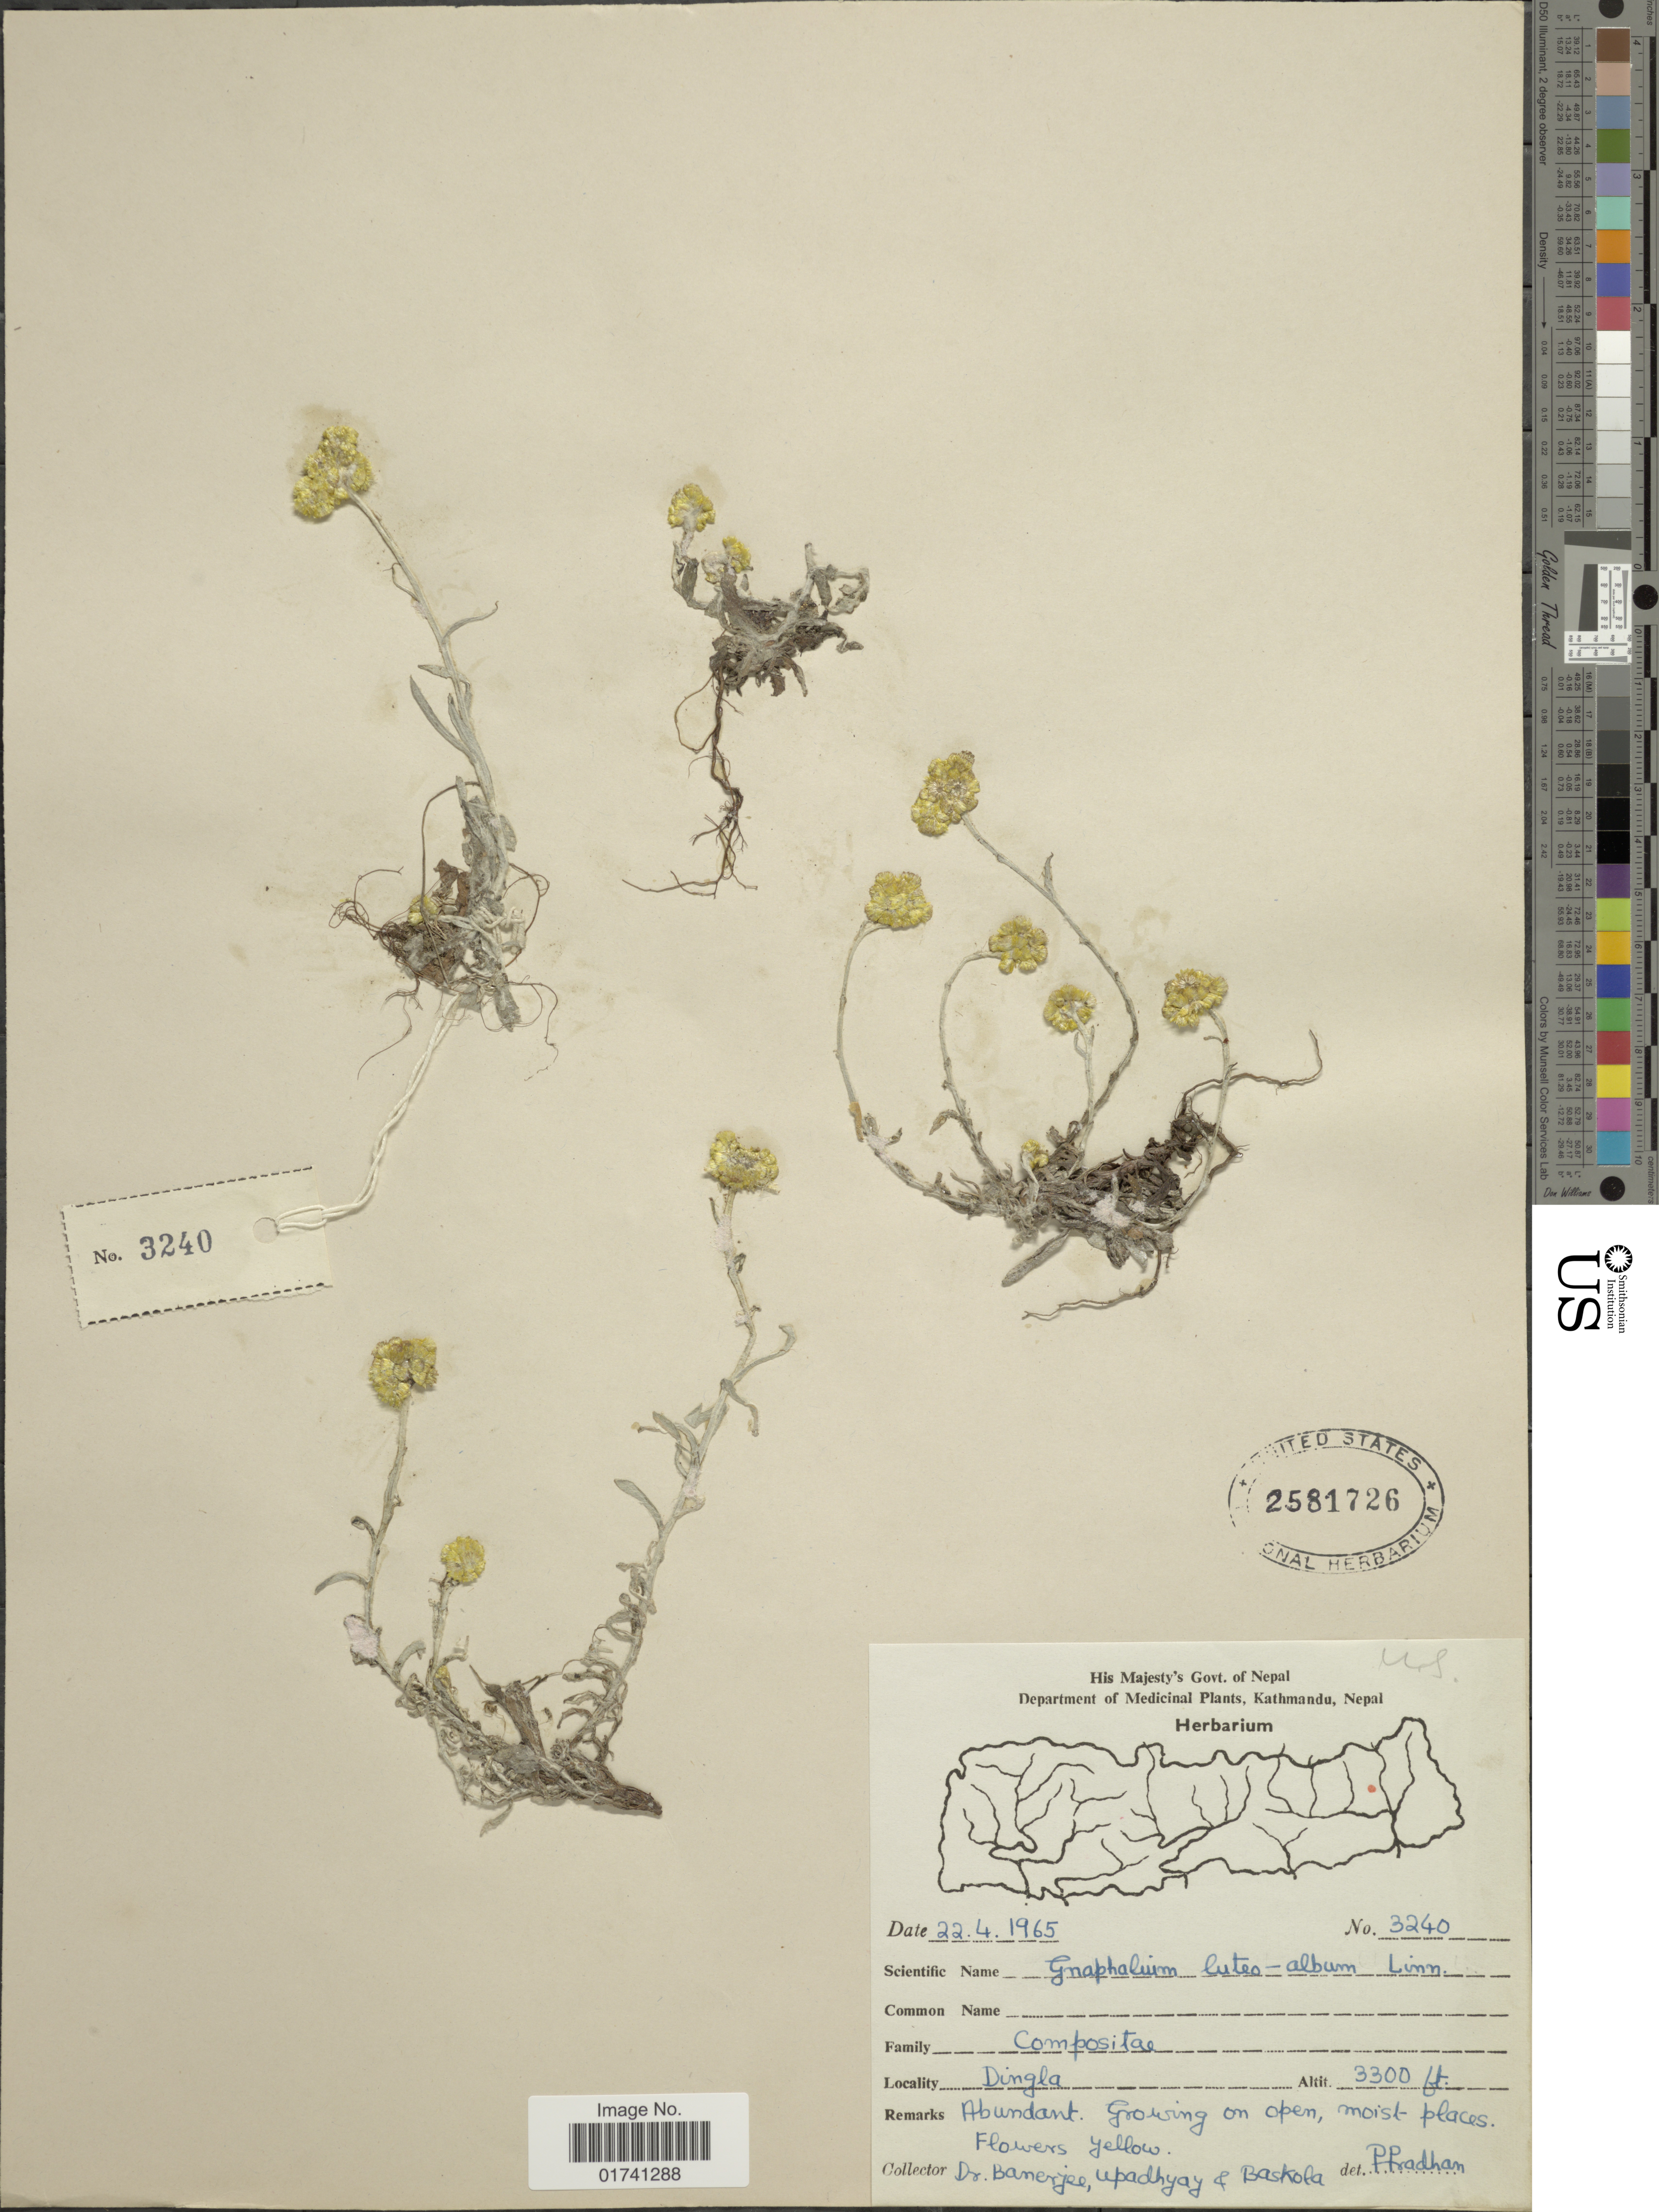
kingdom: Plantae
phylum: Tracheophyta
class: Magnoliopsida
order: Asterales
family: Asteraceae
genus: Laphangium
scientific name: Laphangium luteoalbum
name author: (L.) Tzvelev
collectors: -. Banerjee, Upadhyay, -- & Baskola, --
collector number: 3240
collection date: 1965-04-22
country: Nepal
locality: Dingla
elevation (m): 1006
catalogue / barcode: US 2581726